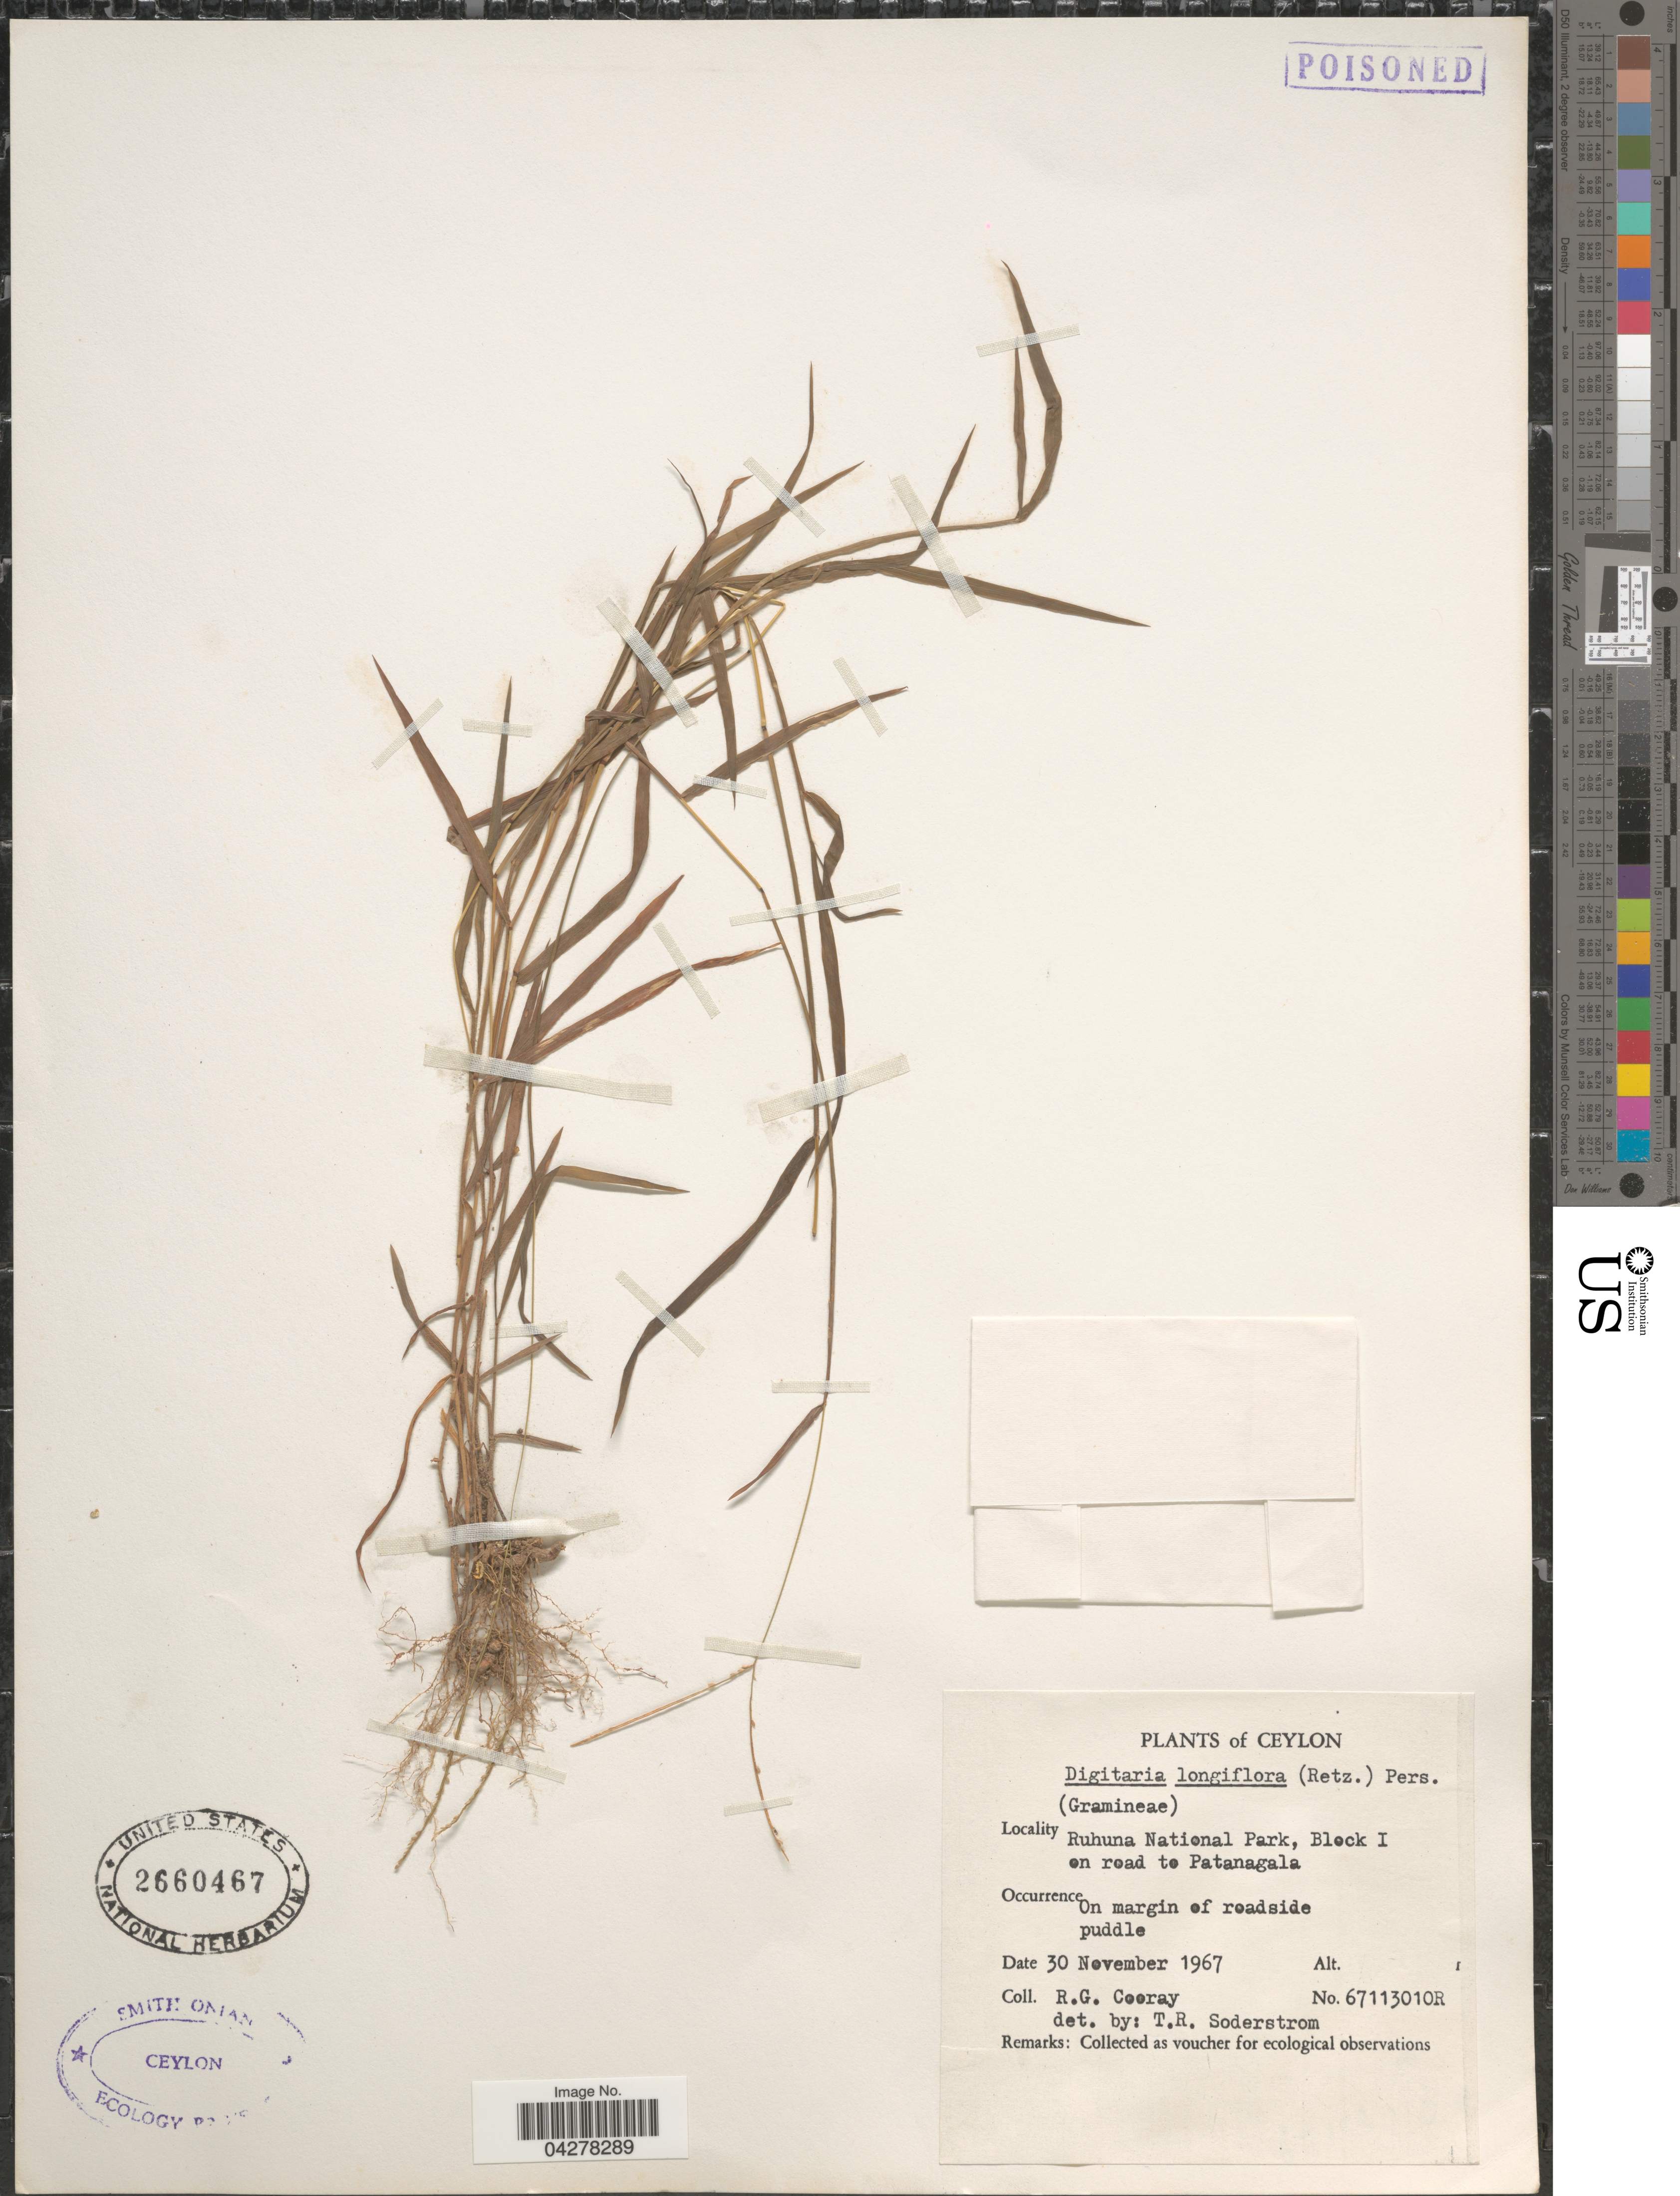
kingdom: Plantae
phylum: Tracheophyta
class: Liliopsida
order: Poales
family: Poaceae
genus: Digitaria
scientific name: Digitaria longiflora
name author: (Retz.) Pers.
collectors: R. Cooray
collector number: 67113010R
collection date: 1967-11-30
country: Sri Lanka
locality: Ceylon. Ruhuna National Park, Block I on road to Patanagala. On margin of roadside puddle.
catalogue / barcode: US 2660467